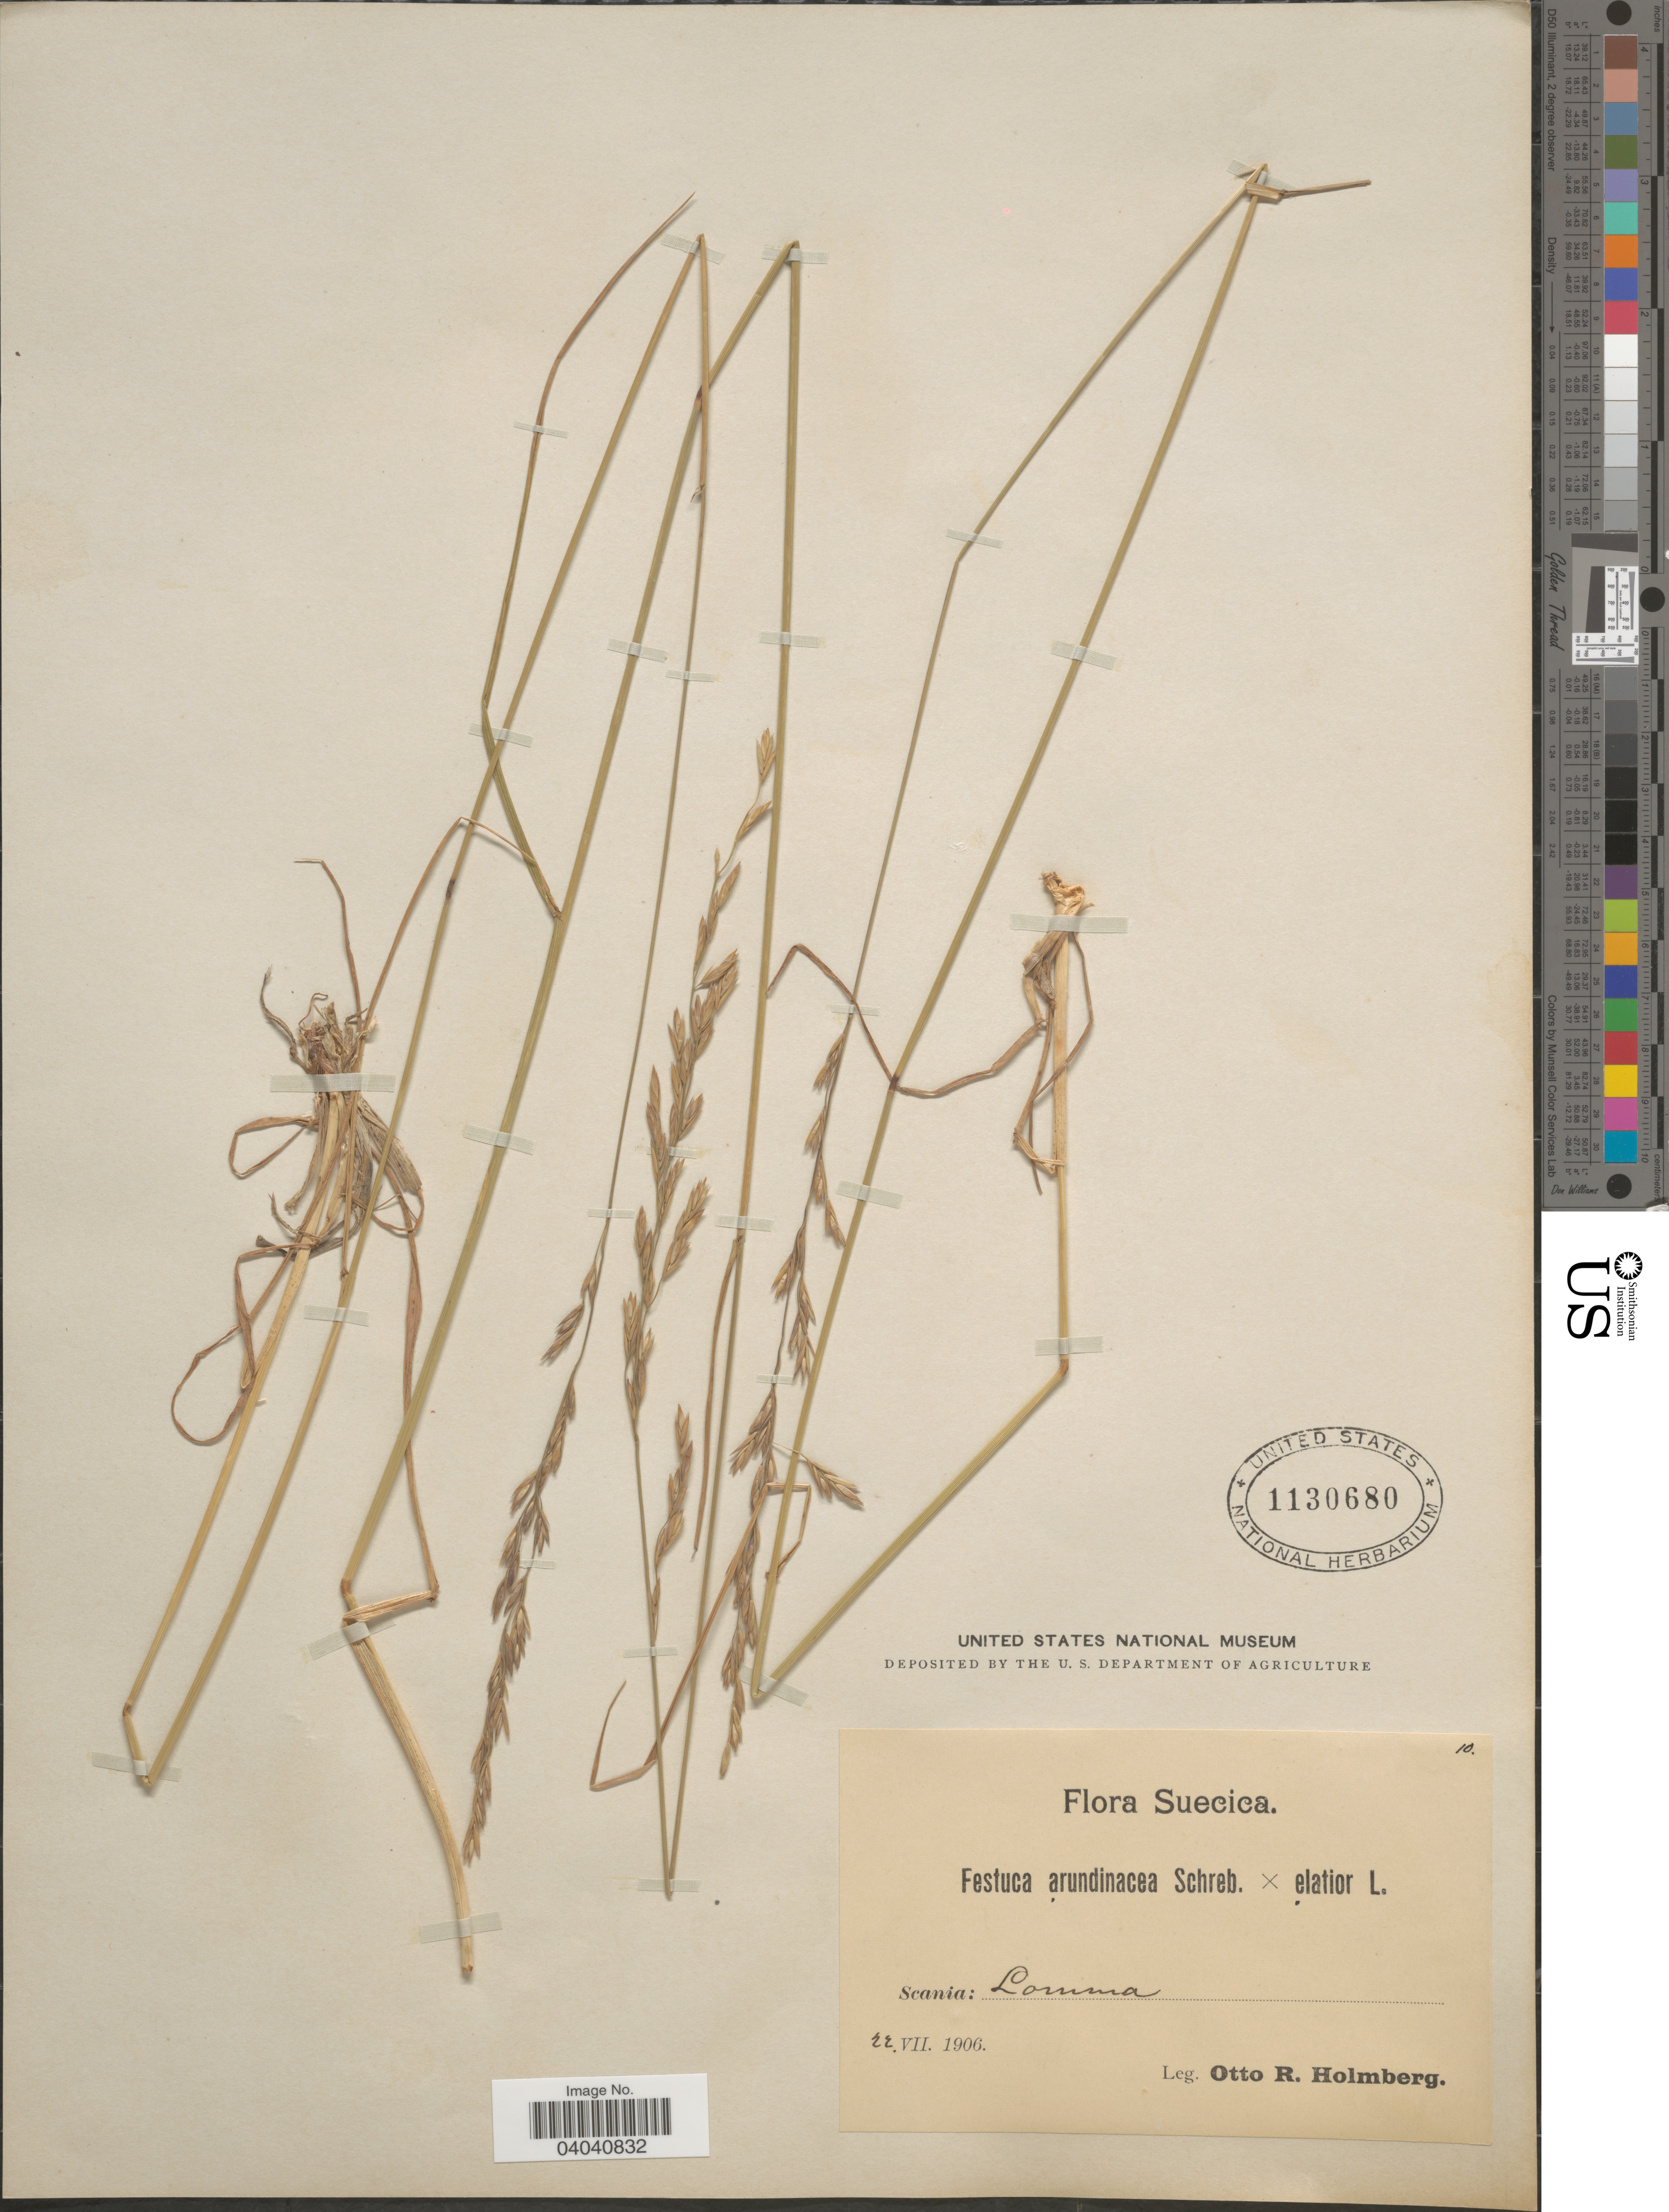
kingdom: Plantae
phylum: Tracheophyta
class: Liliopsida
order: Poales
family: Poaceae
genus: Festulolium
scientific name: x Festulolium sp.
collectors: O. Holmberg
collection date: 1906-07-22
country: Sweden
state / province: Skåne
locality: Suecica. Scania: Lomma.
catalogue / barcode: US 1130680